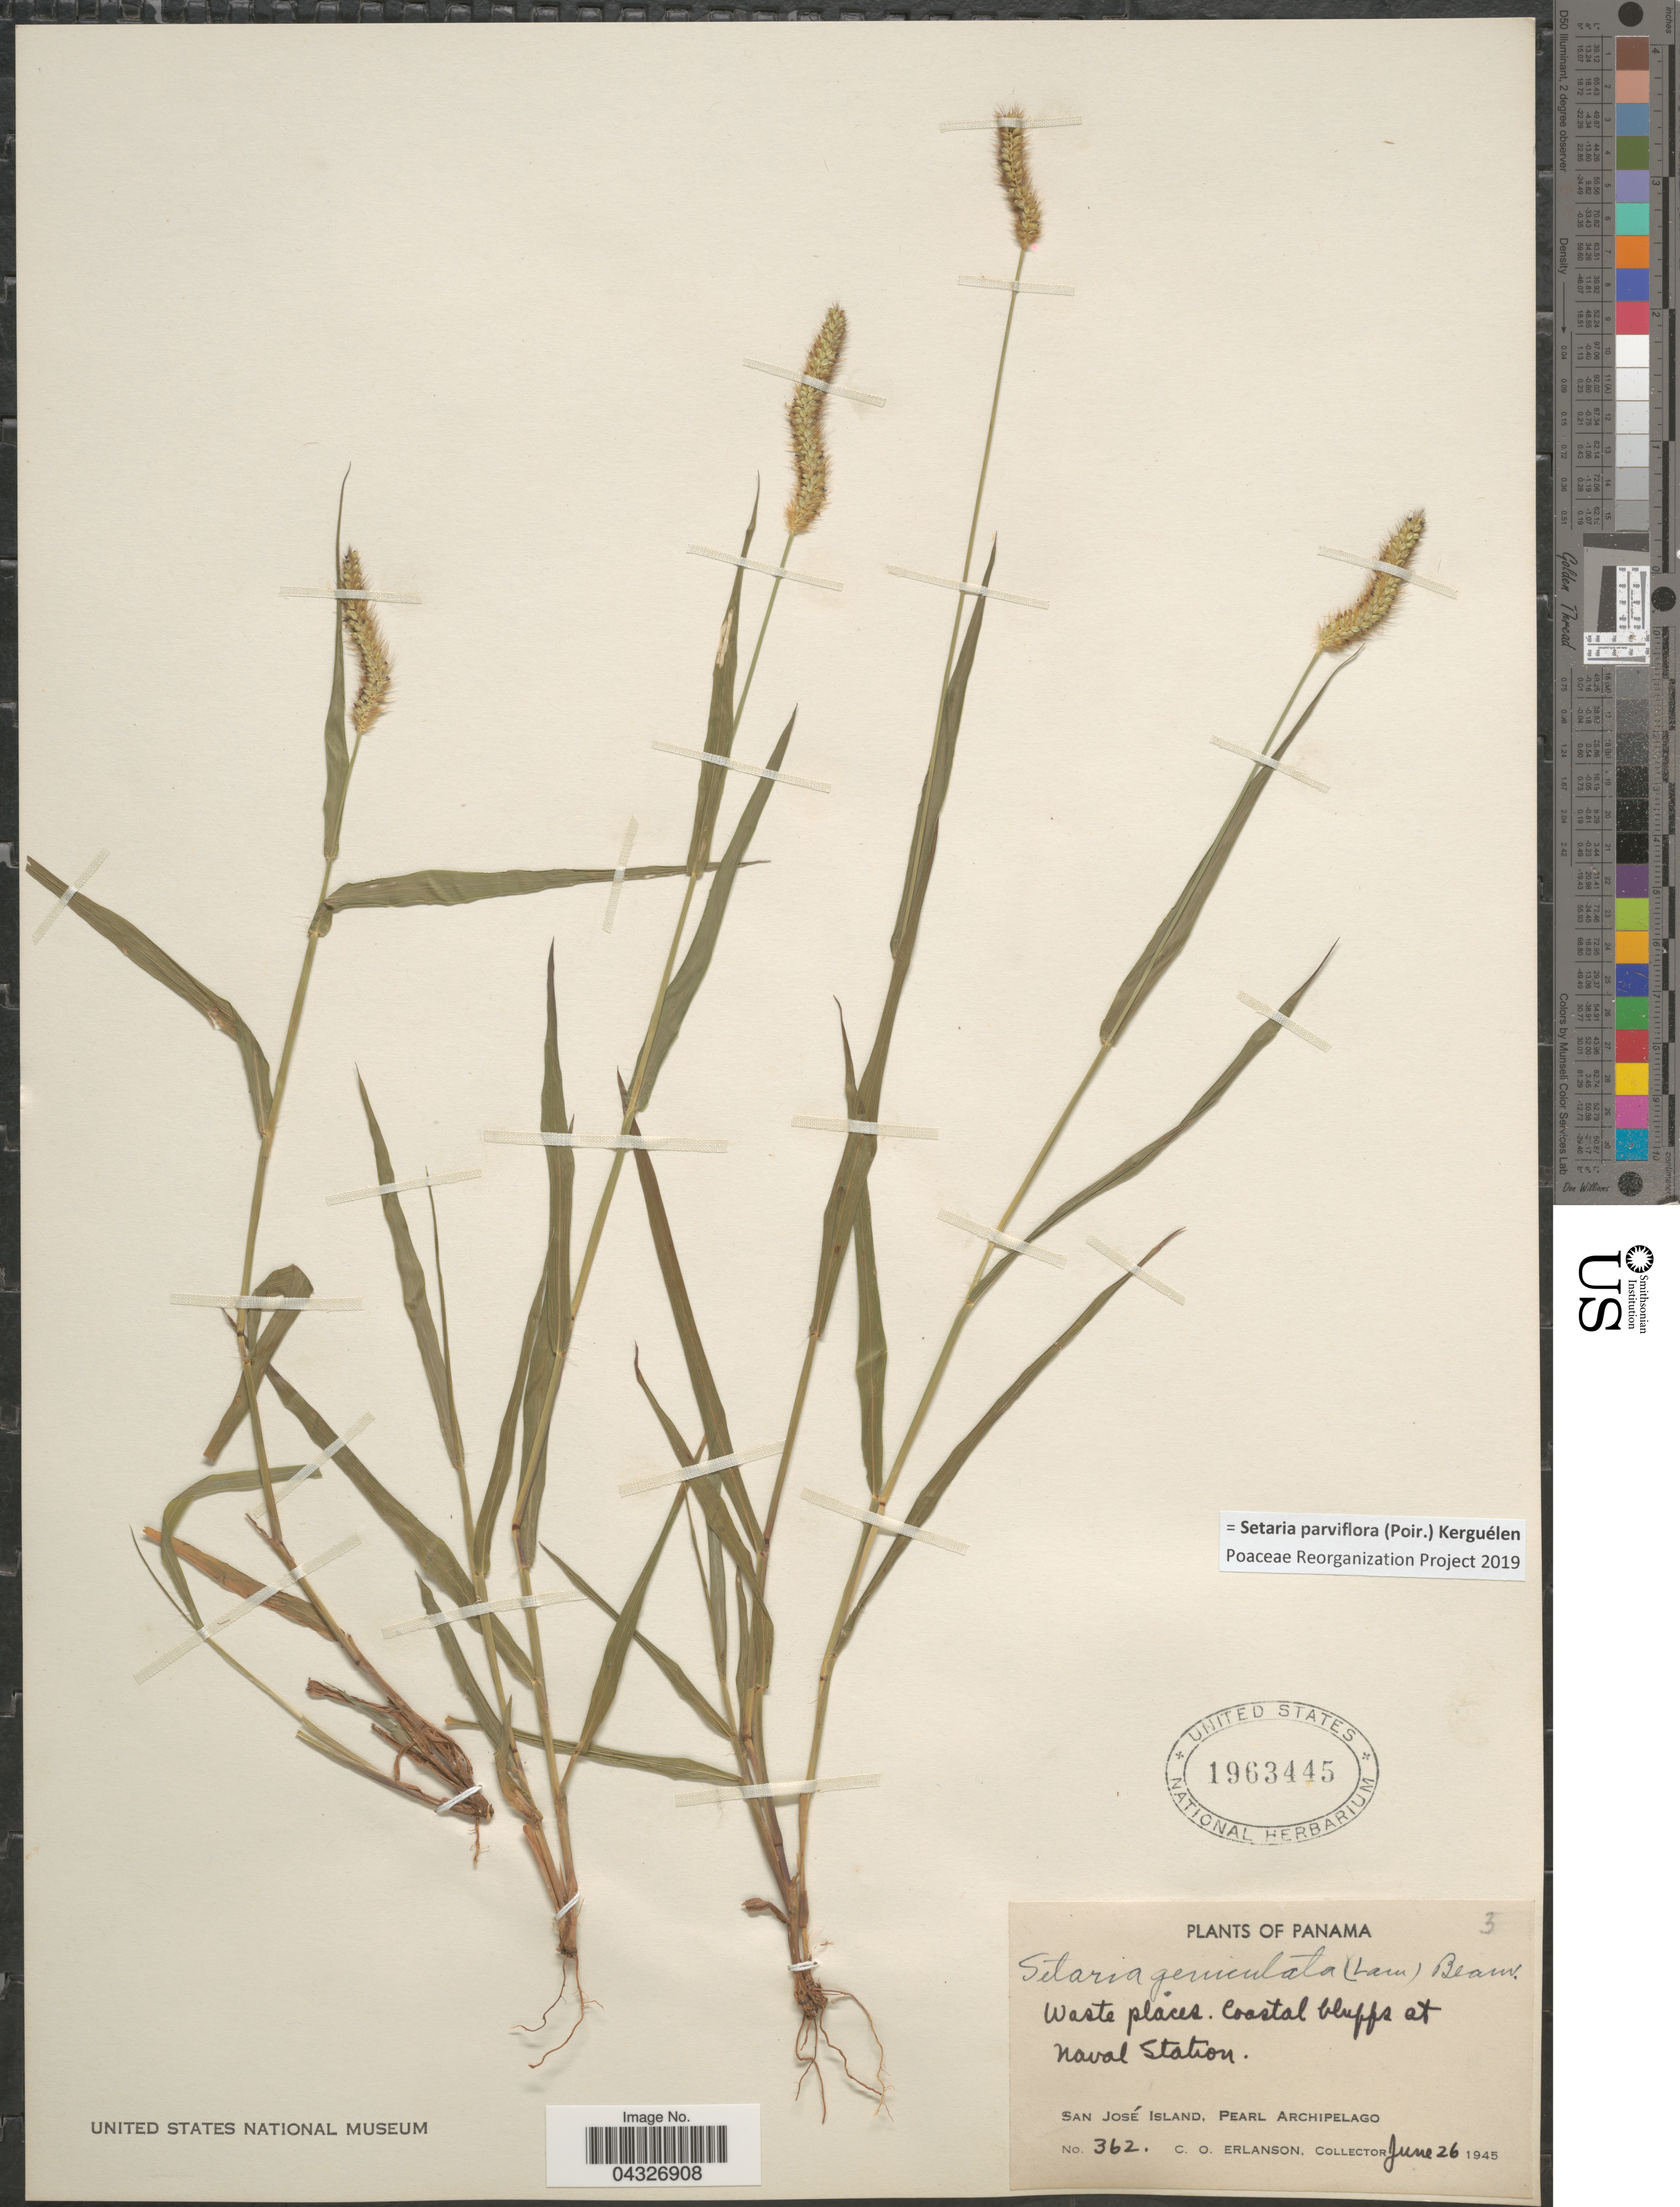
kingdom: Plantae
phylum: Tracheophyta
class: Liliopsida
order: Poales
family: Poaceae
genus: Setaria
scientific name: Setaria parviflora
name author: (Poir.) Kerguélen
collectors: C. O. Erlanson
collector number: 362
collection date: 1945-06-26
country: Panama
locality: Coastal bluffs at Naval Station. San José Island, Pearl Archipelago.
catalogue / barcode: US 1963445